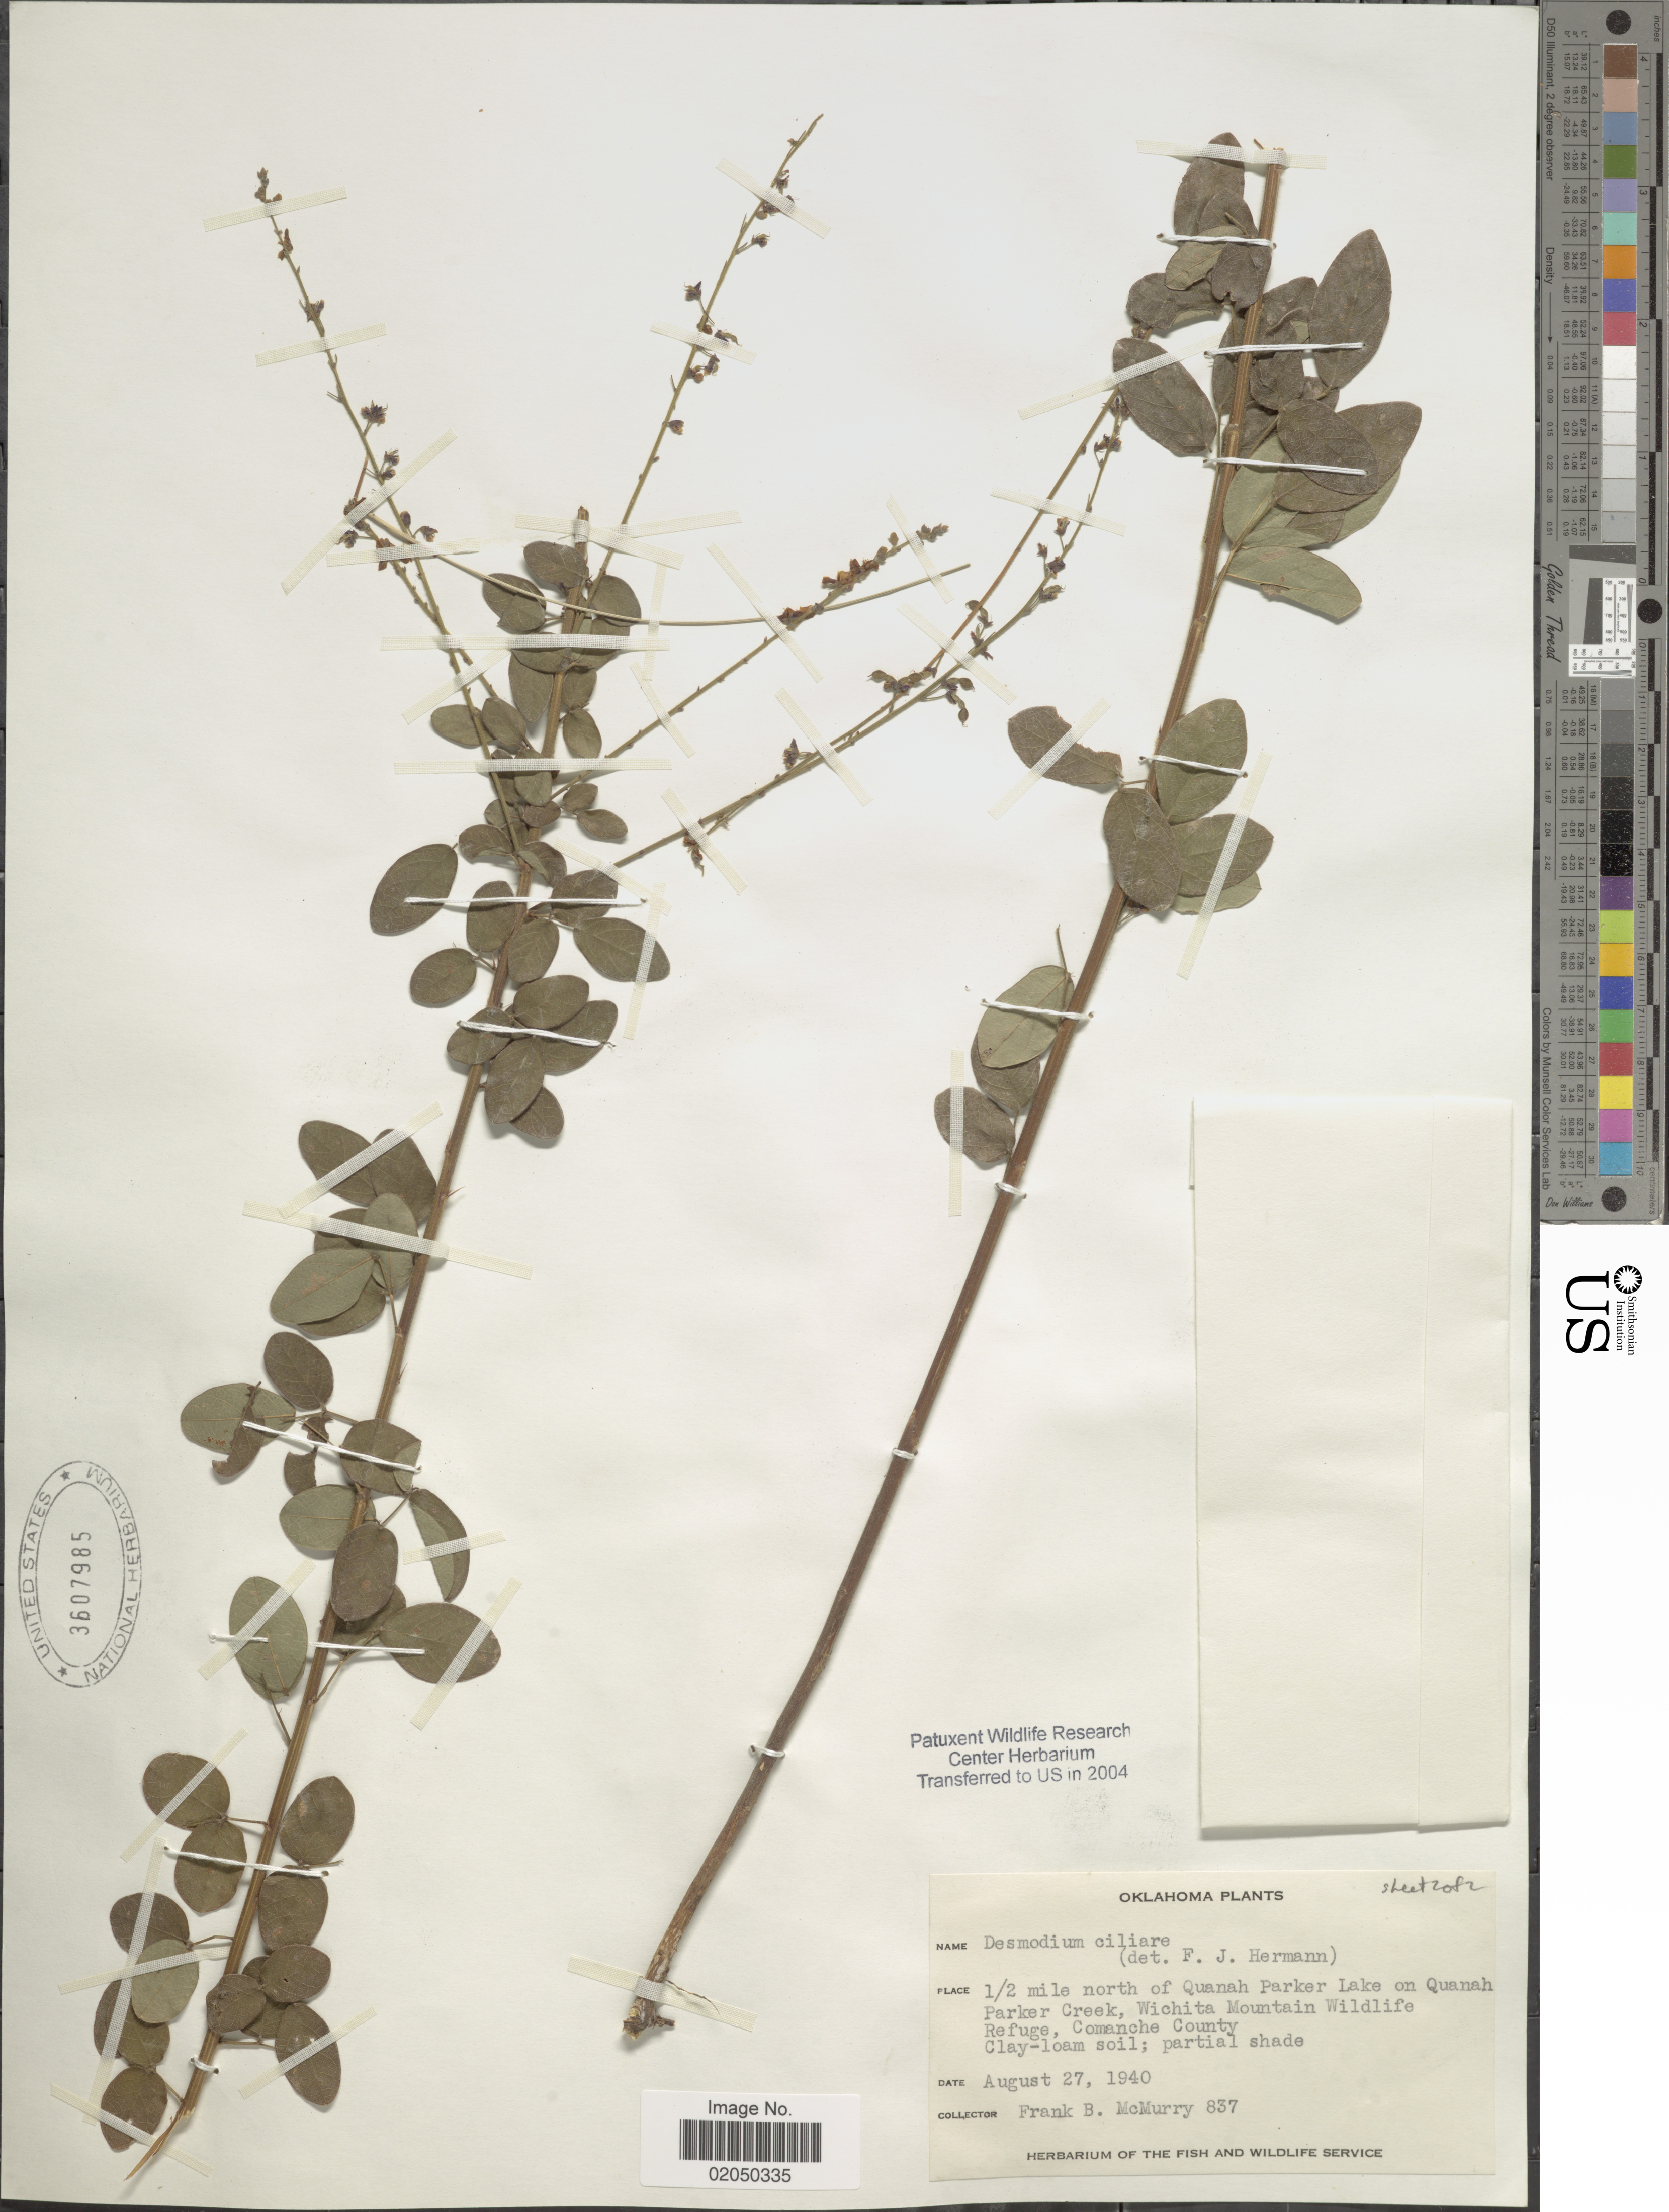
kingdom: Plantae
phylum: Tracheophyta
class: Magnoliopsida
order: Fabales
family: Fabaceae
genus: Desmodium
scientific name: Desmodium ciliare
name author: (Muhl. ex Willd.) DC.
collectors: F. B. McMurry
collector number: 837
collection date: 1940-08-27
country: United States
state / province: Oklahoma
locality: ½ mile north of Quanah Parker Lake on Quanah Parker Creek, Wichita Mountain Wildlife Refuge, Comanche Co.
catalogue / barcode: US 3607985